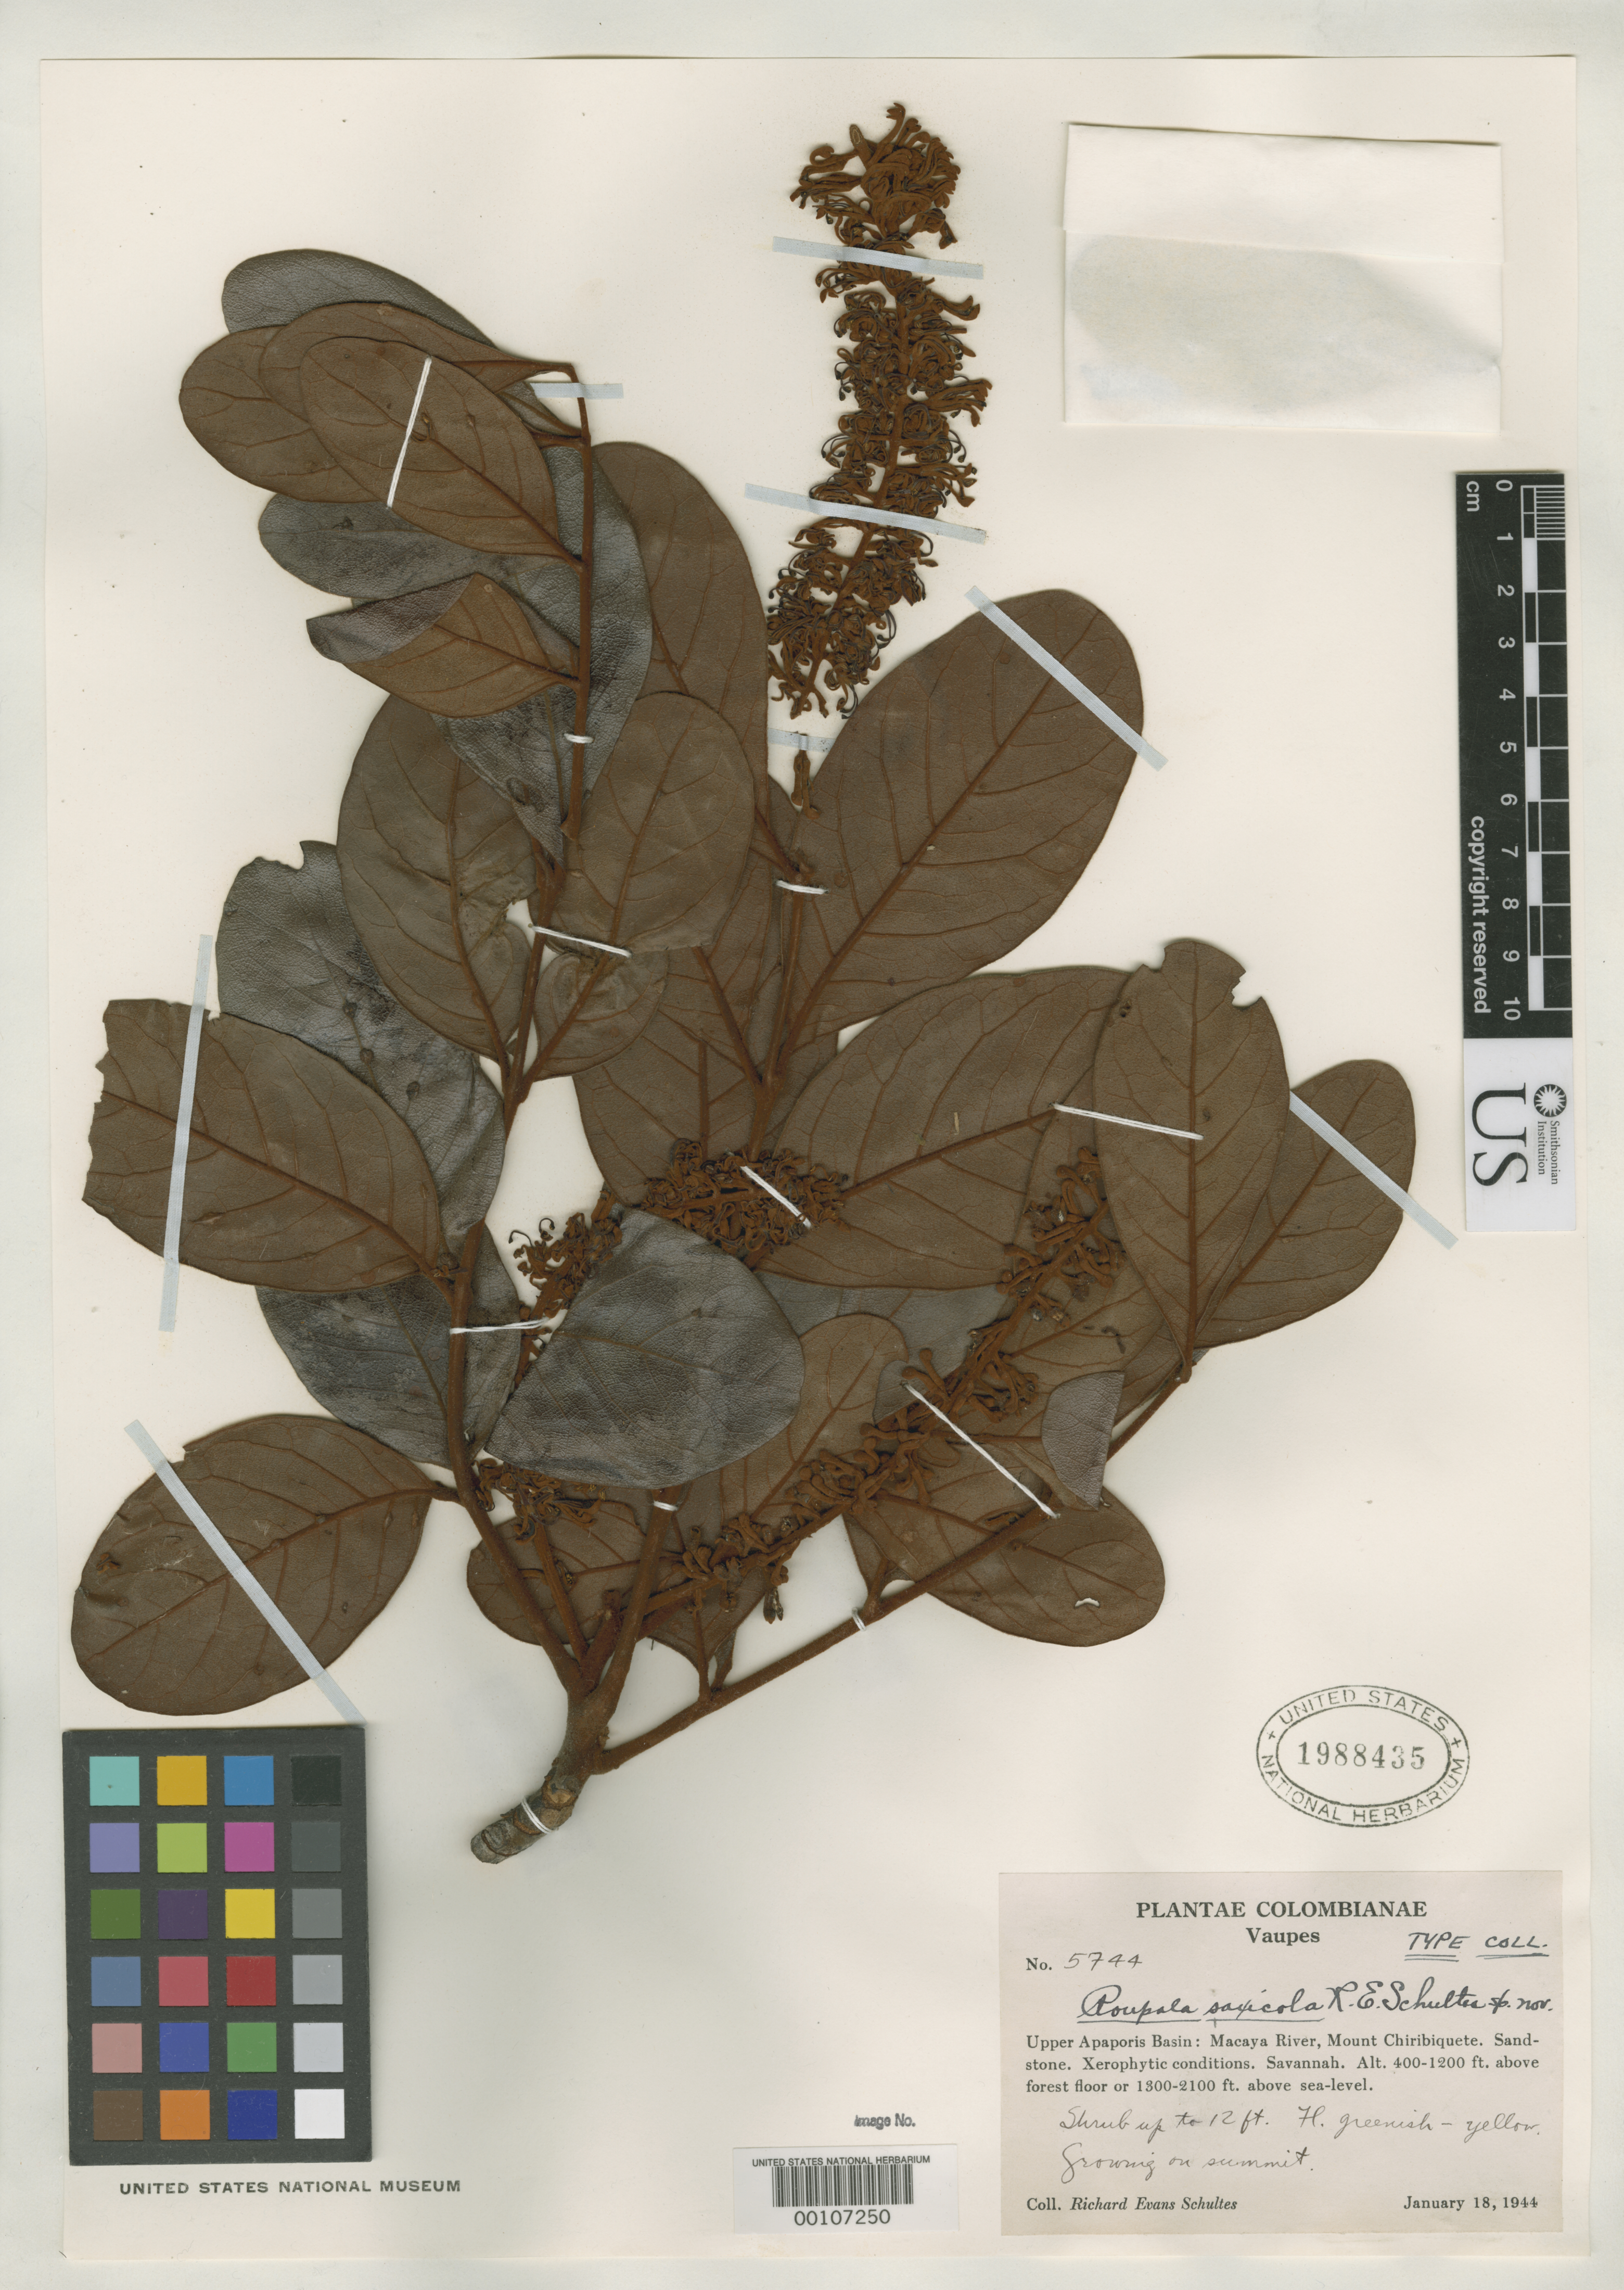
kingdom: Plantae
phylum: Tracheophyta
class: Magnoliopsida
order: Proteales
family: Proteaceae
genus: Roupala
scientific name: Roupala saxicola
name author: R.E. Schult.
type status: Isotype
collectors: R. E. Schultes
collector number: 5744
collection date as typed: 18 Jan 1944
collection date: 1944-01-18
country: Colombia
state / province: Vaupés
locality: Upper Apaporis Basin, Macaya River, Mt. Chiribiquete.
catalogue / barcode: US 1988435